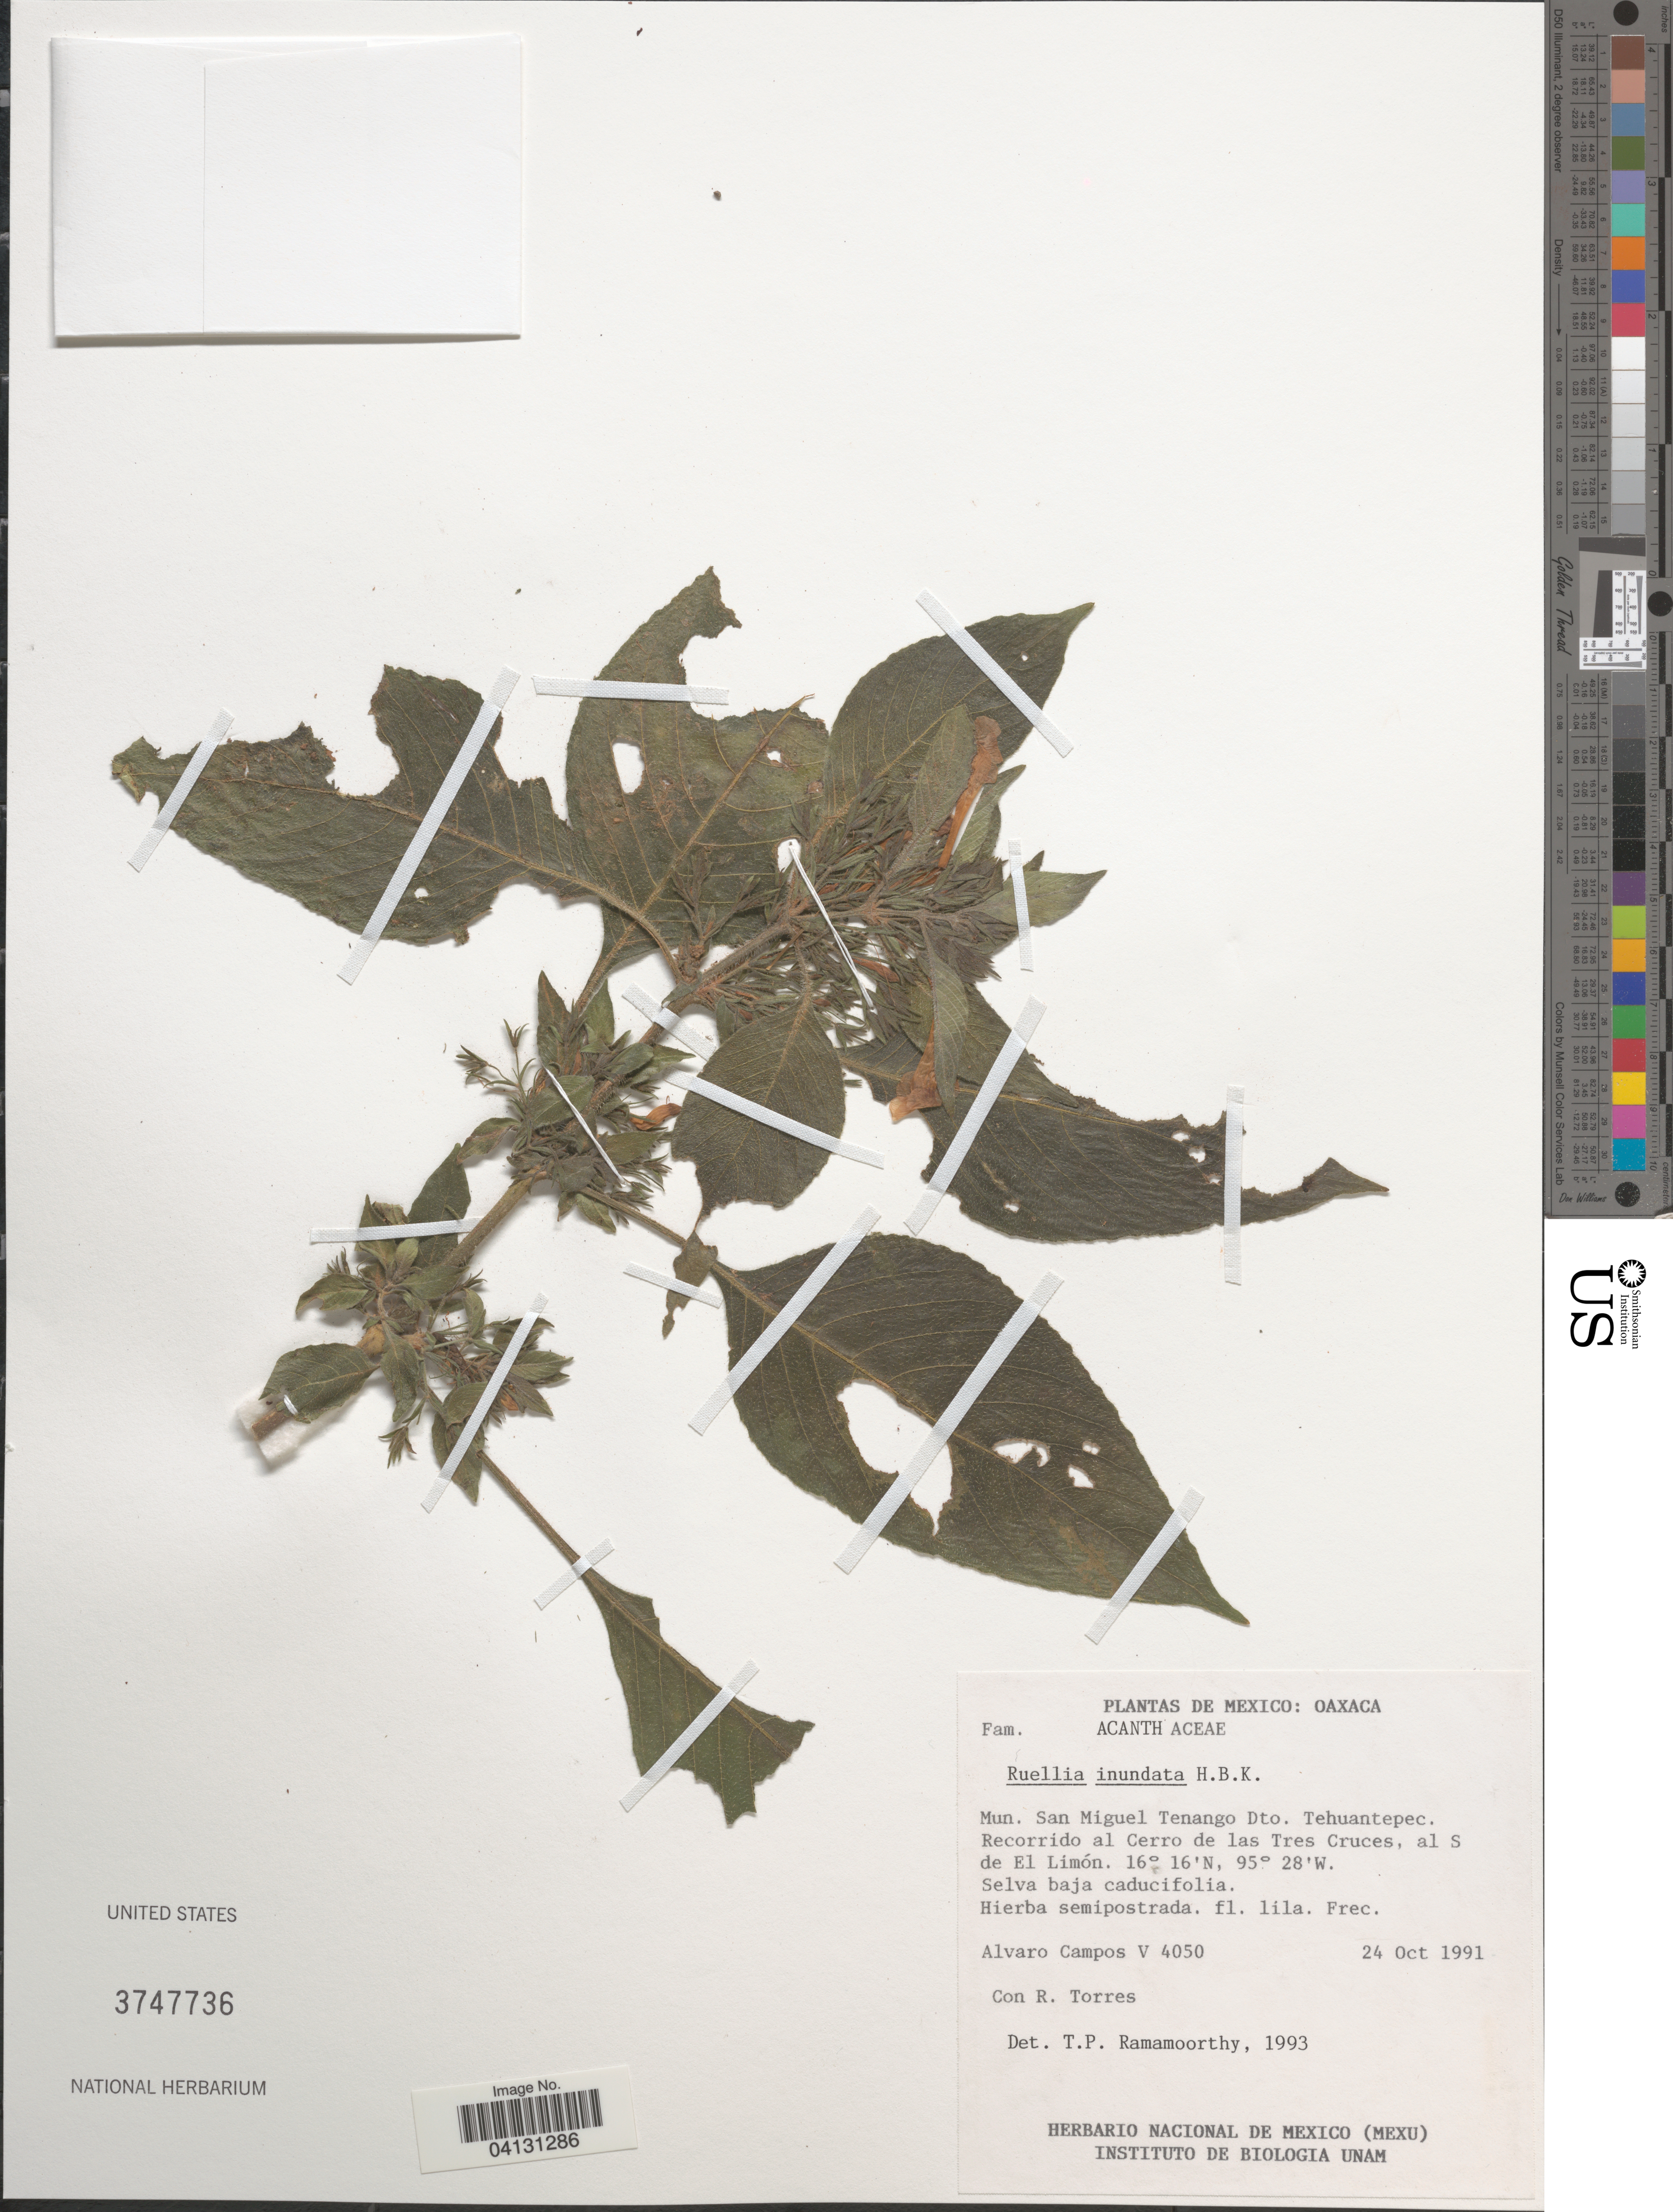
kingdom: Plantae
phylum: Tracheophyta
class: Magnoliopsida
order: Lamiales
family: Acanthaceae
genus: Ruellia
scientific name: Ruellia inundata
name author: Kunth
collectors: A. Campos V. & R. Torres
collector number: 4050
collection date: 1991-10-24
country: Mexico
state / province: Oaxaca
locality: Mun. San Miguel Tenango Dto. Tehuantepec. Recorrido al Cerro de las Tres Cruces, al S de El Limón.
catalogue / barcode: US 3747736